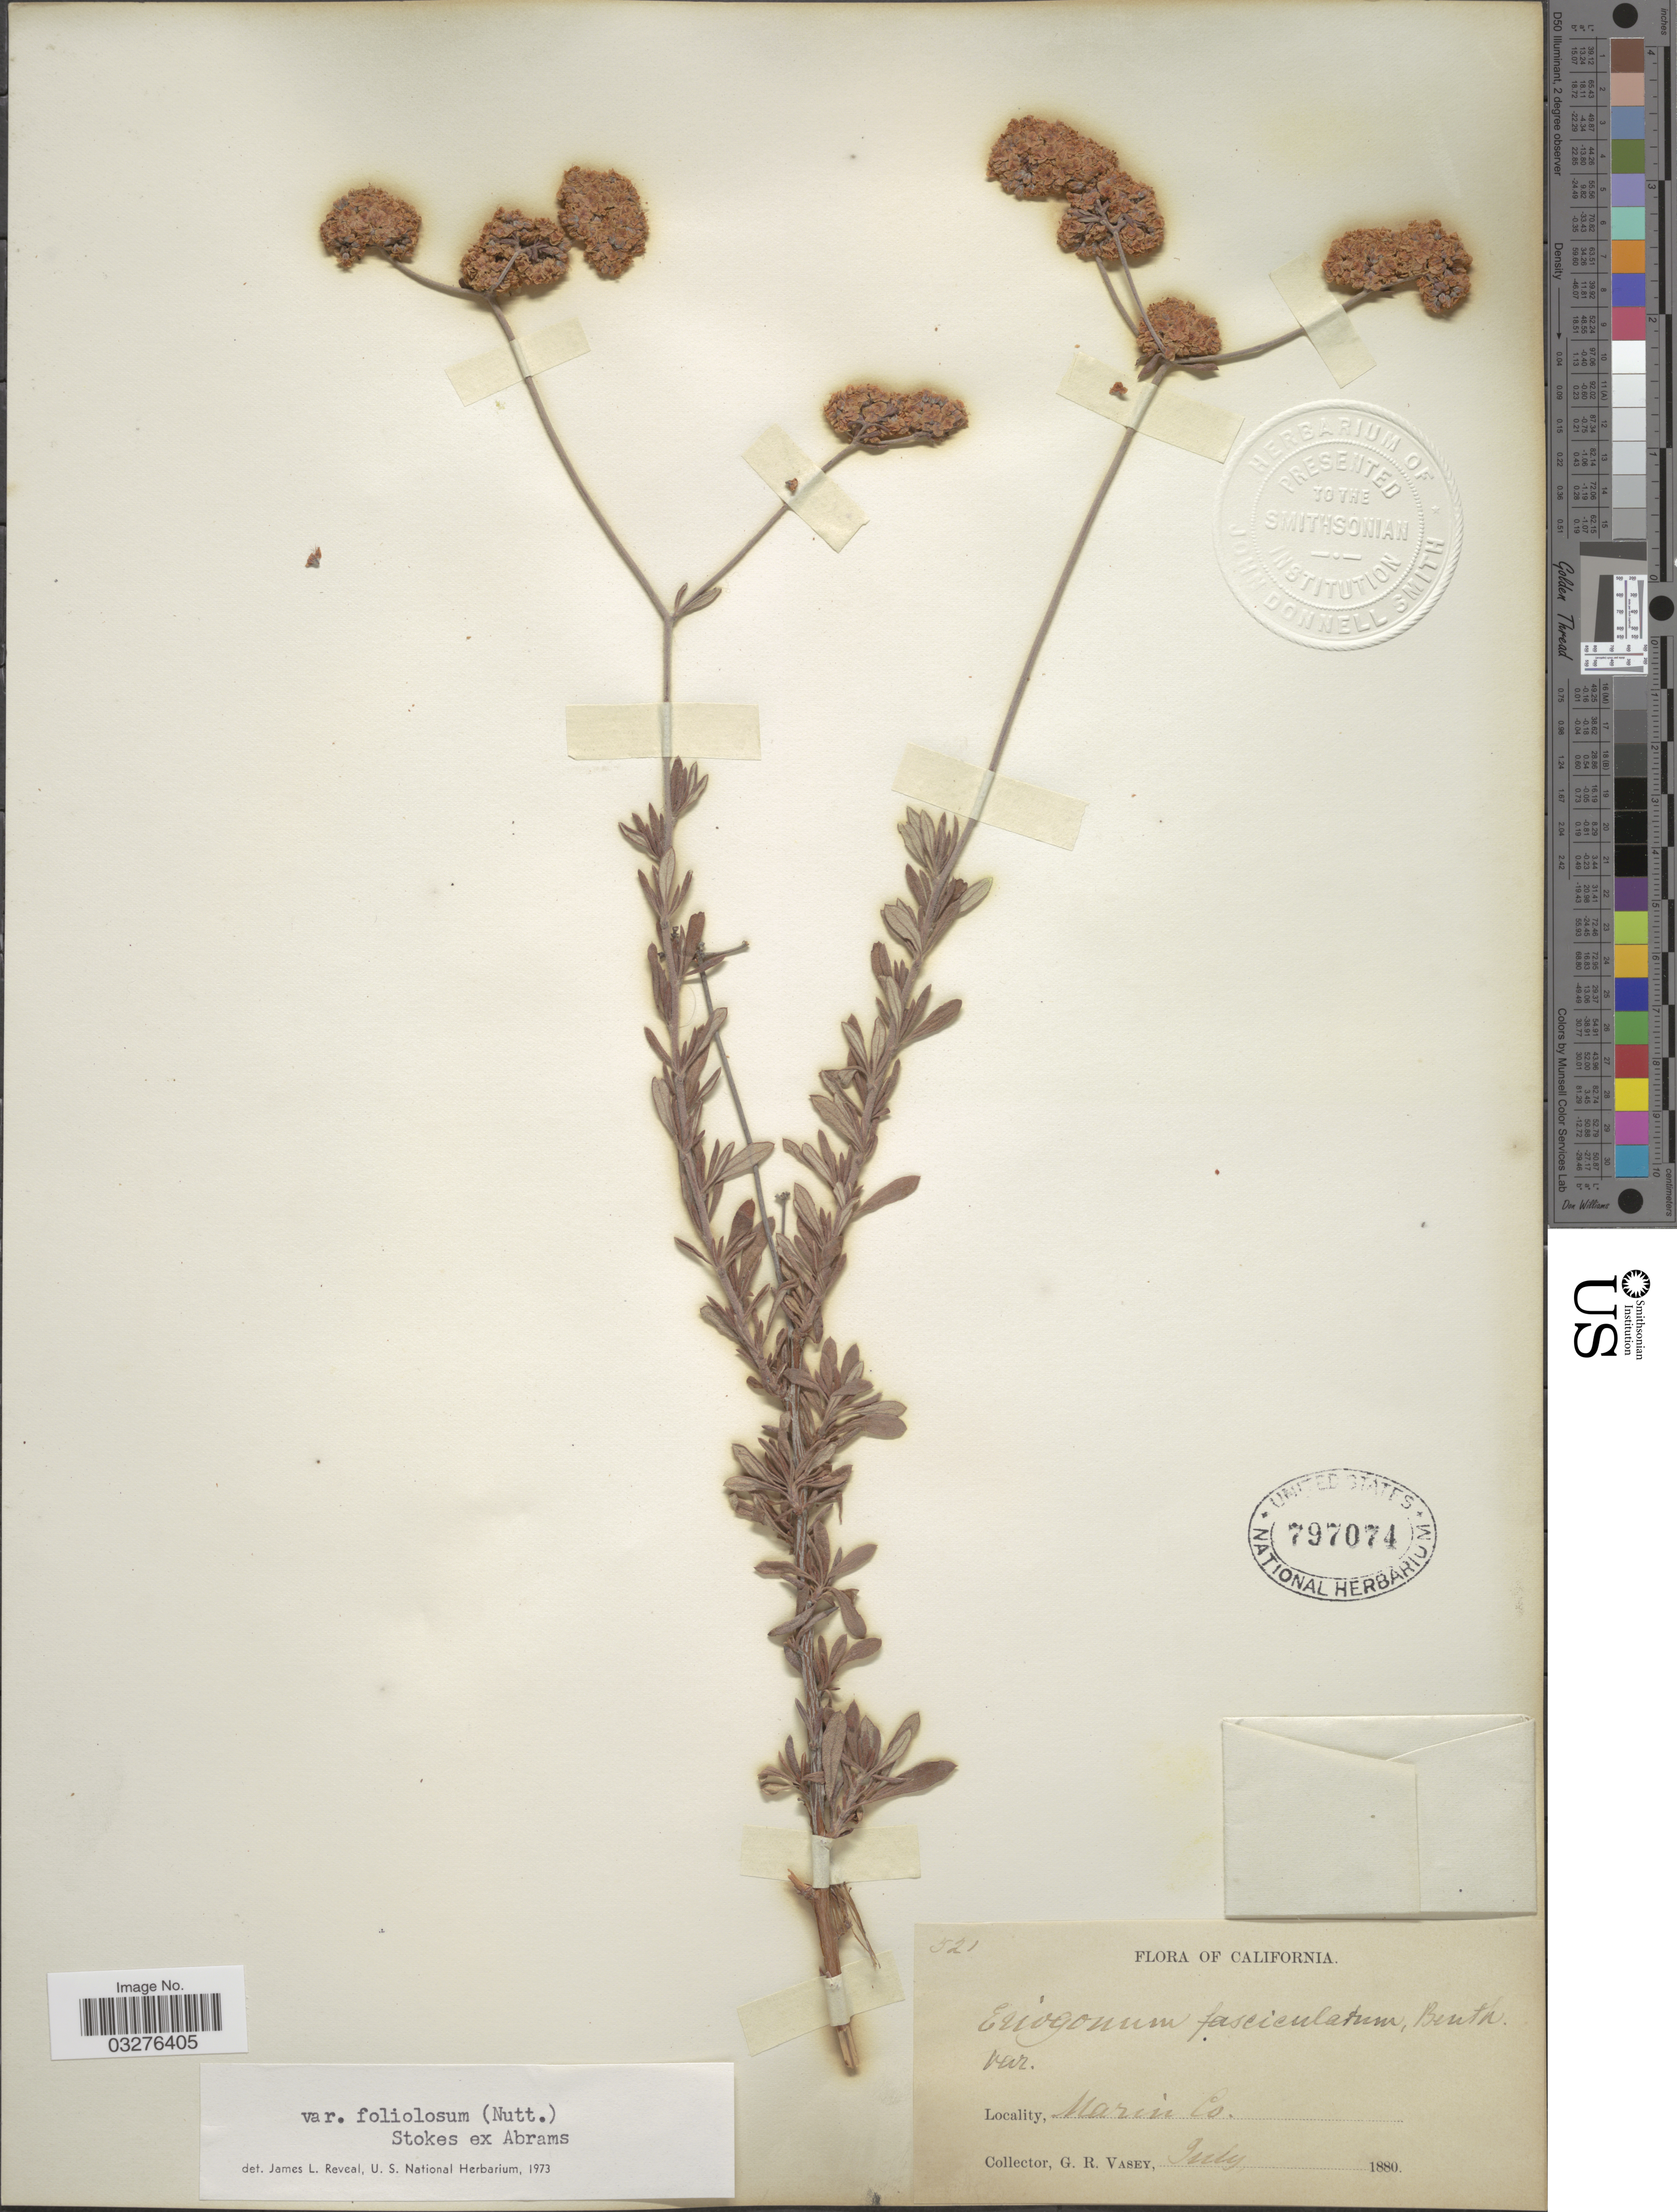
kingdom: Plantae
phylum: Tracheophyta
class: Magnoliopsida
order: Caryophyllales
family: Polygonaceae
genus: Eriogonum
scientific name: Eriogonum fasciculatum var. foliolosum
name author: (Nutt.) S. Stokes ex Abrams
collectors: G. R. Vasey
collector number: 521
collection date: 1880-07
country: United States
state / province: California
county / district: Marin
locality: Marin Co.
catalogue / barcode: US 797074